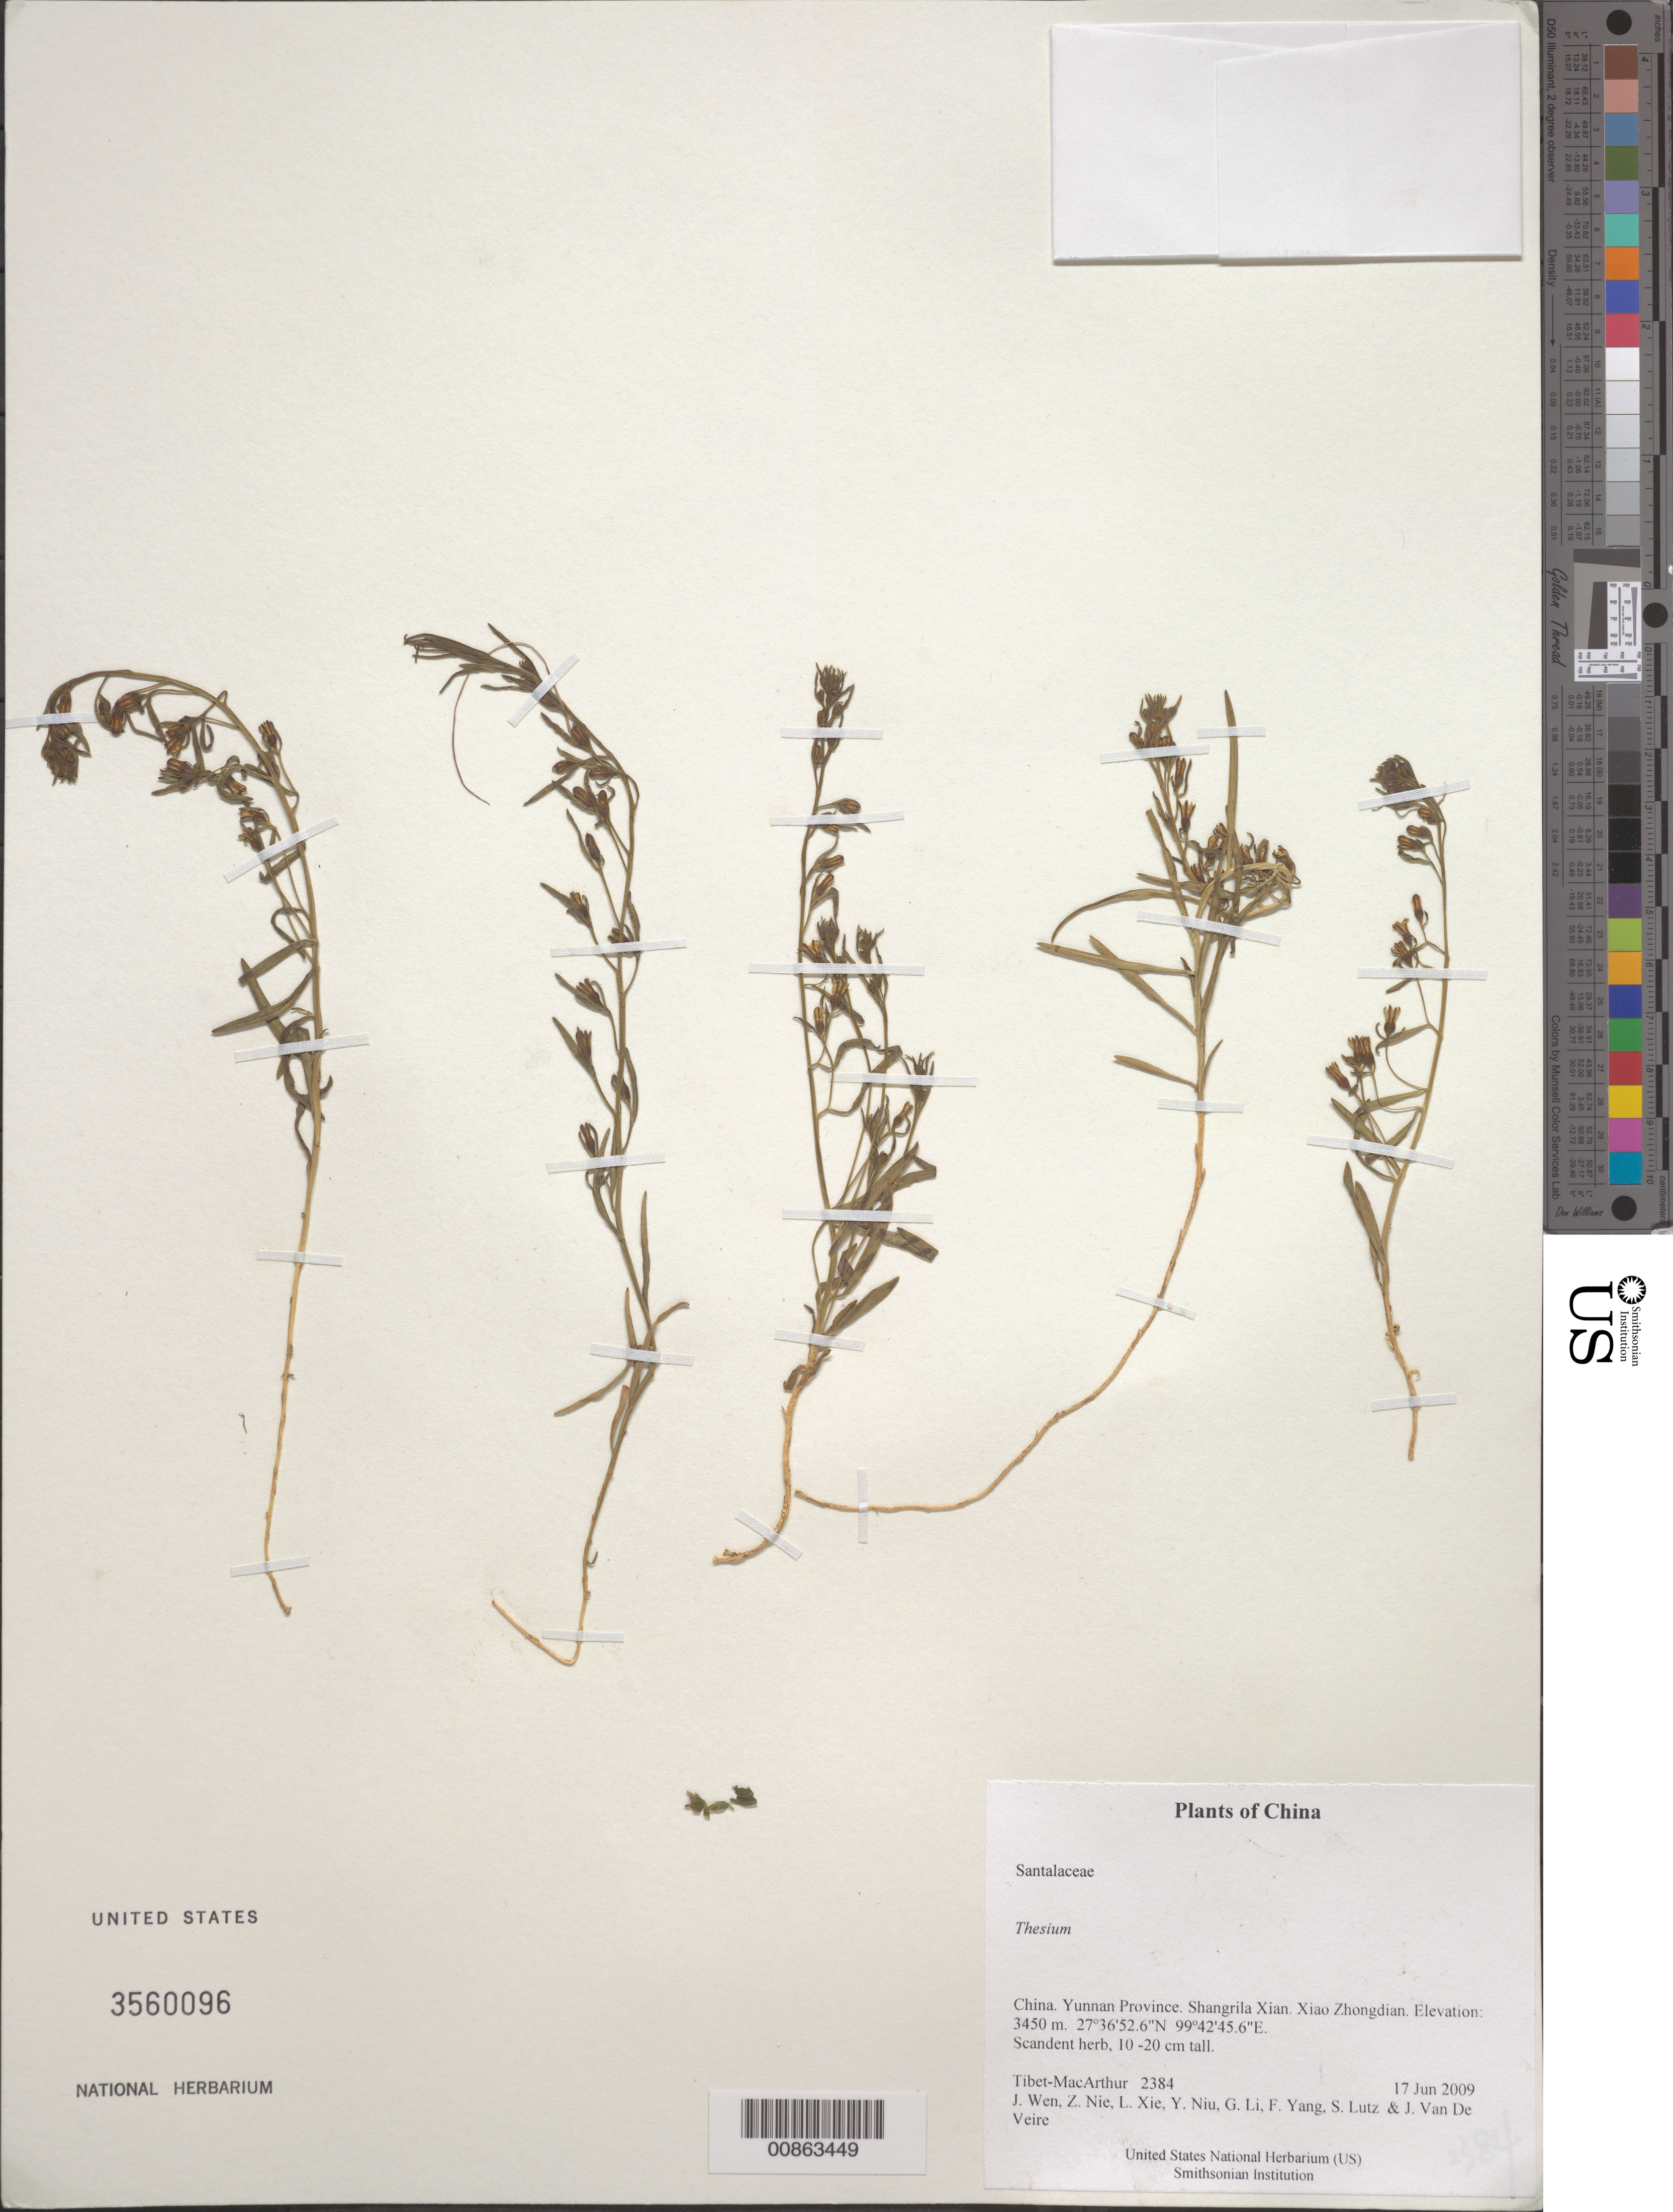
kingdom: Plantae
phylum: Tracheophyta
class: Magnoliopsida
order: Santalales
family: Thesiaceae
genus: Thesium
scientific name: Thesium sp.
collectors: Tibet-MacArthur, J. Wen, Z. Nie, L. Xie, Y. Niu, G. Li, F. Yang, S. Lutz & J. Van De Veire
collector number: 2384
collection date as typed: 17 Jun 2009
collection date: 2009-06-17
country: China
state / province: Yunnan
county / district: Shangrila Xian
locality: Xiao Zhongdian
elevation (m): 3450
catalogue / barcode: US 3560096